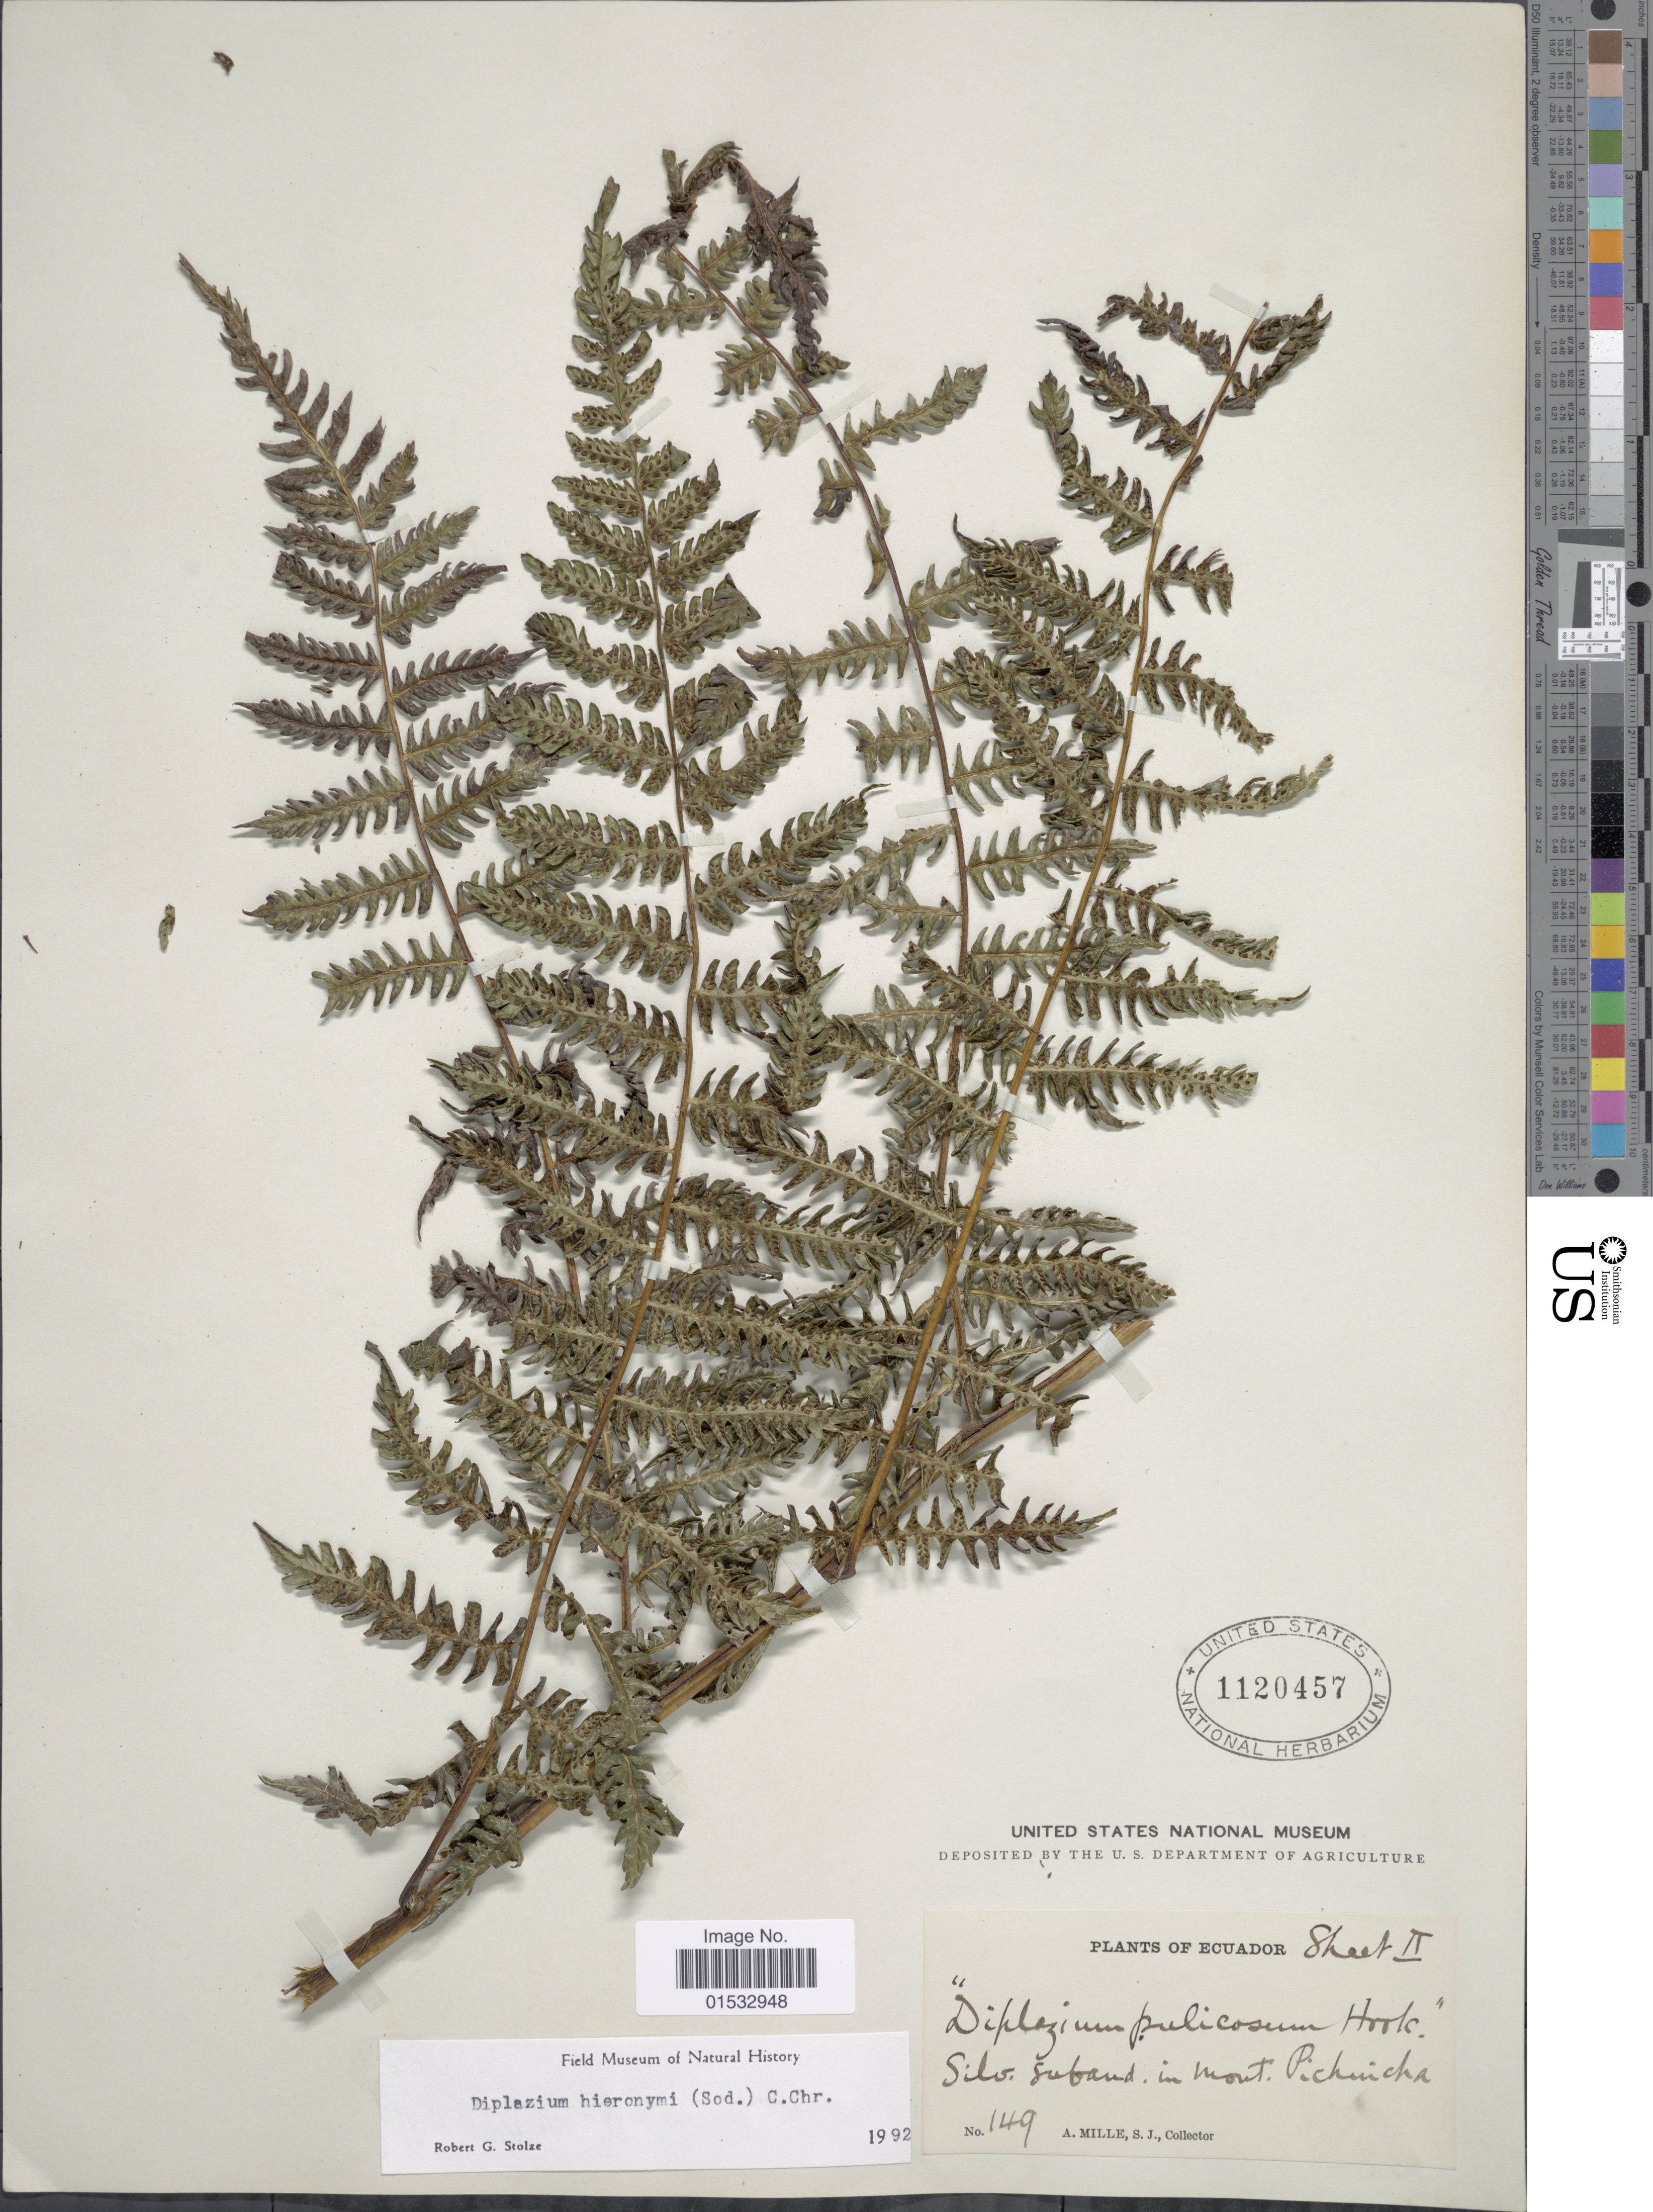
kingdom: Plantae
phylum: Tracheophyta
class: Polypodiopsida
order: Polypodiales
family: Athyriaceae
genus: Diplazium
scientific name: Diplazium hieronymi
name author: (Sodiro) C. Chr.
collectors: A. Mille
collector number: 149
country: Ecuador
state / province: Pichincha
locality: Silv. suband. in mont. Pichincha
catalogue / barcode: US 1120457